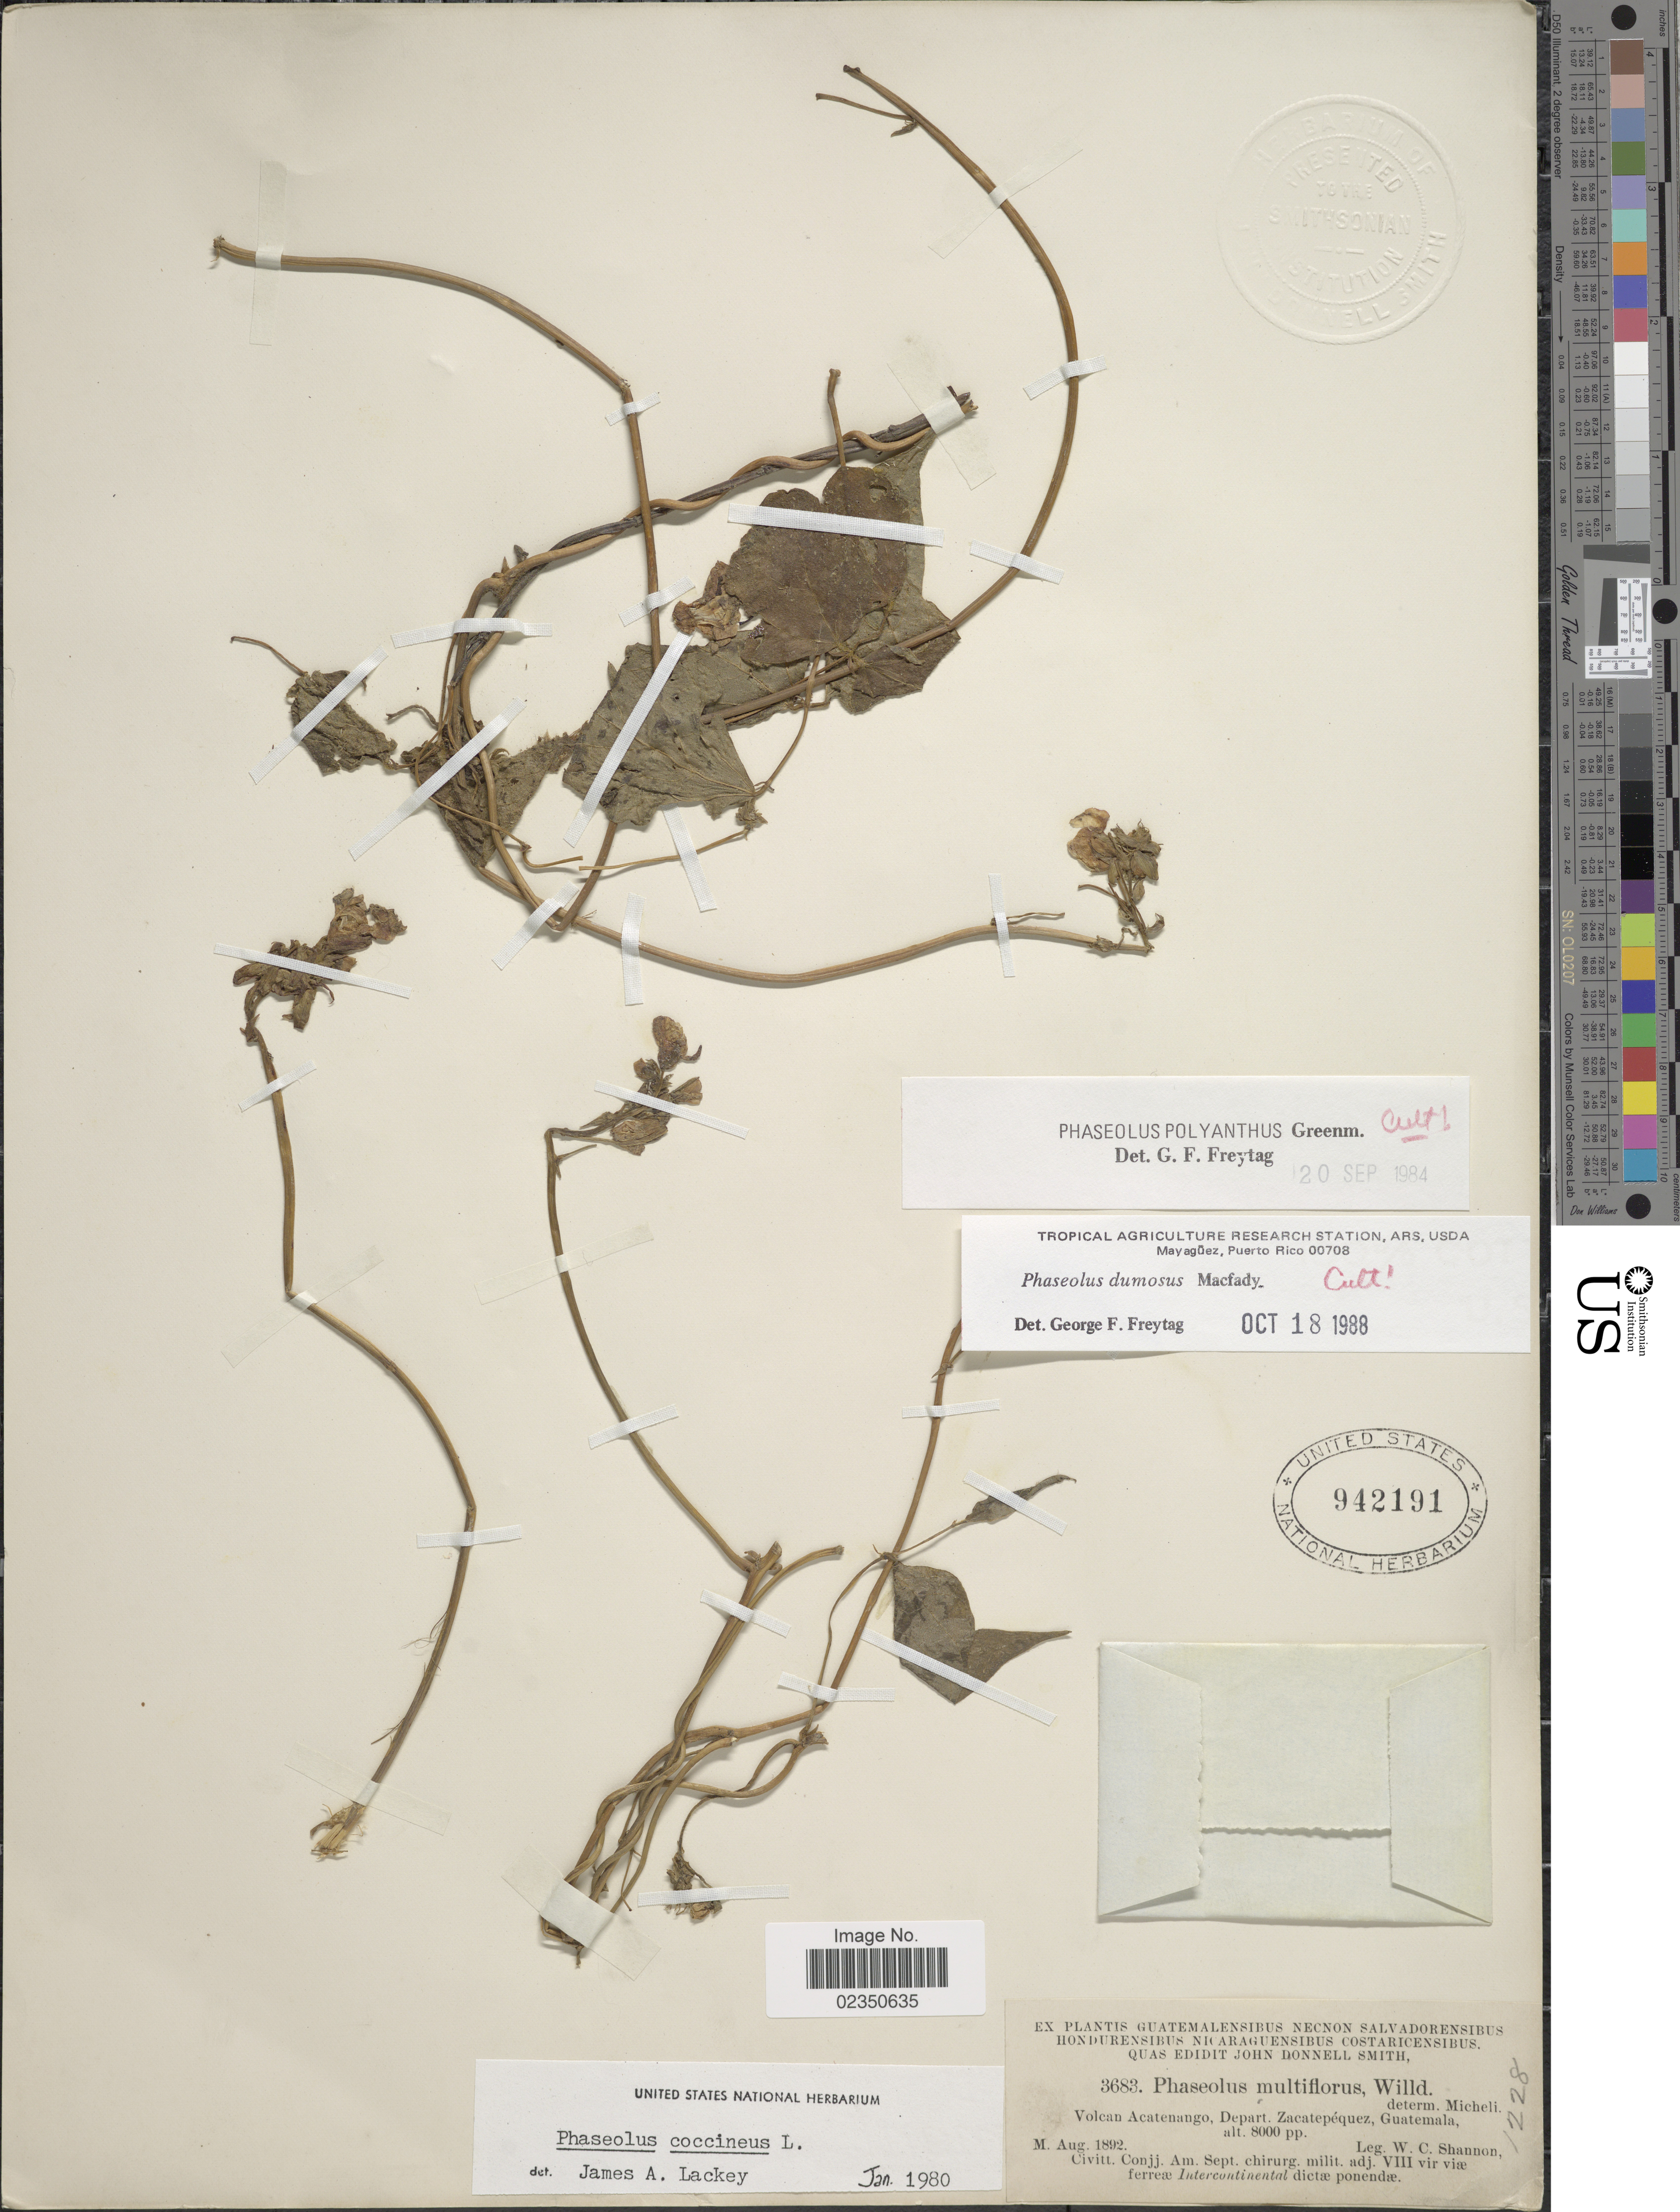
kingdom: Plantae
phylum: Tracheophyta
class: Magnoliopsida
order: Fabales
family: Fabaceae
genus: Phaseolus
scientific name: Phaseolus dumosus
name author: Macfad.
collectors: W. C. Shannon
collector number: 3683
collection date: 1892-08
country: Guatemala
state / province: Sacatepéquez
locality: Volcan Acatenango, Depart. Zacatepequez.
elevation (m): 2438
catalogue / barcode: US 942191